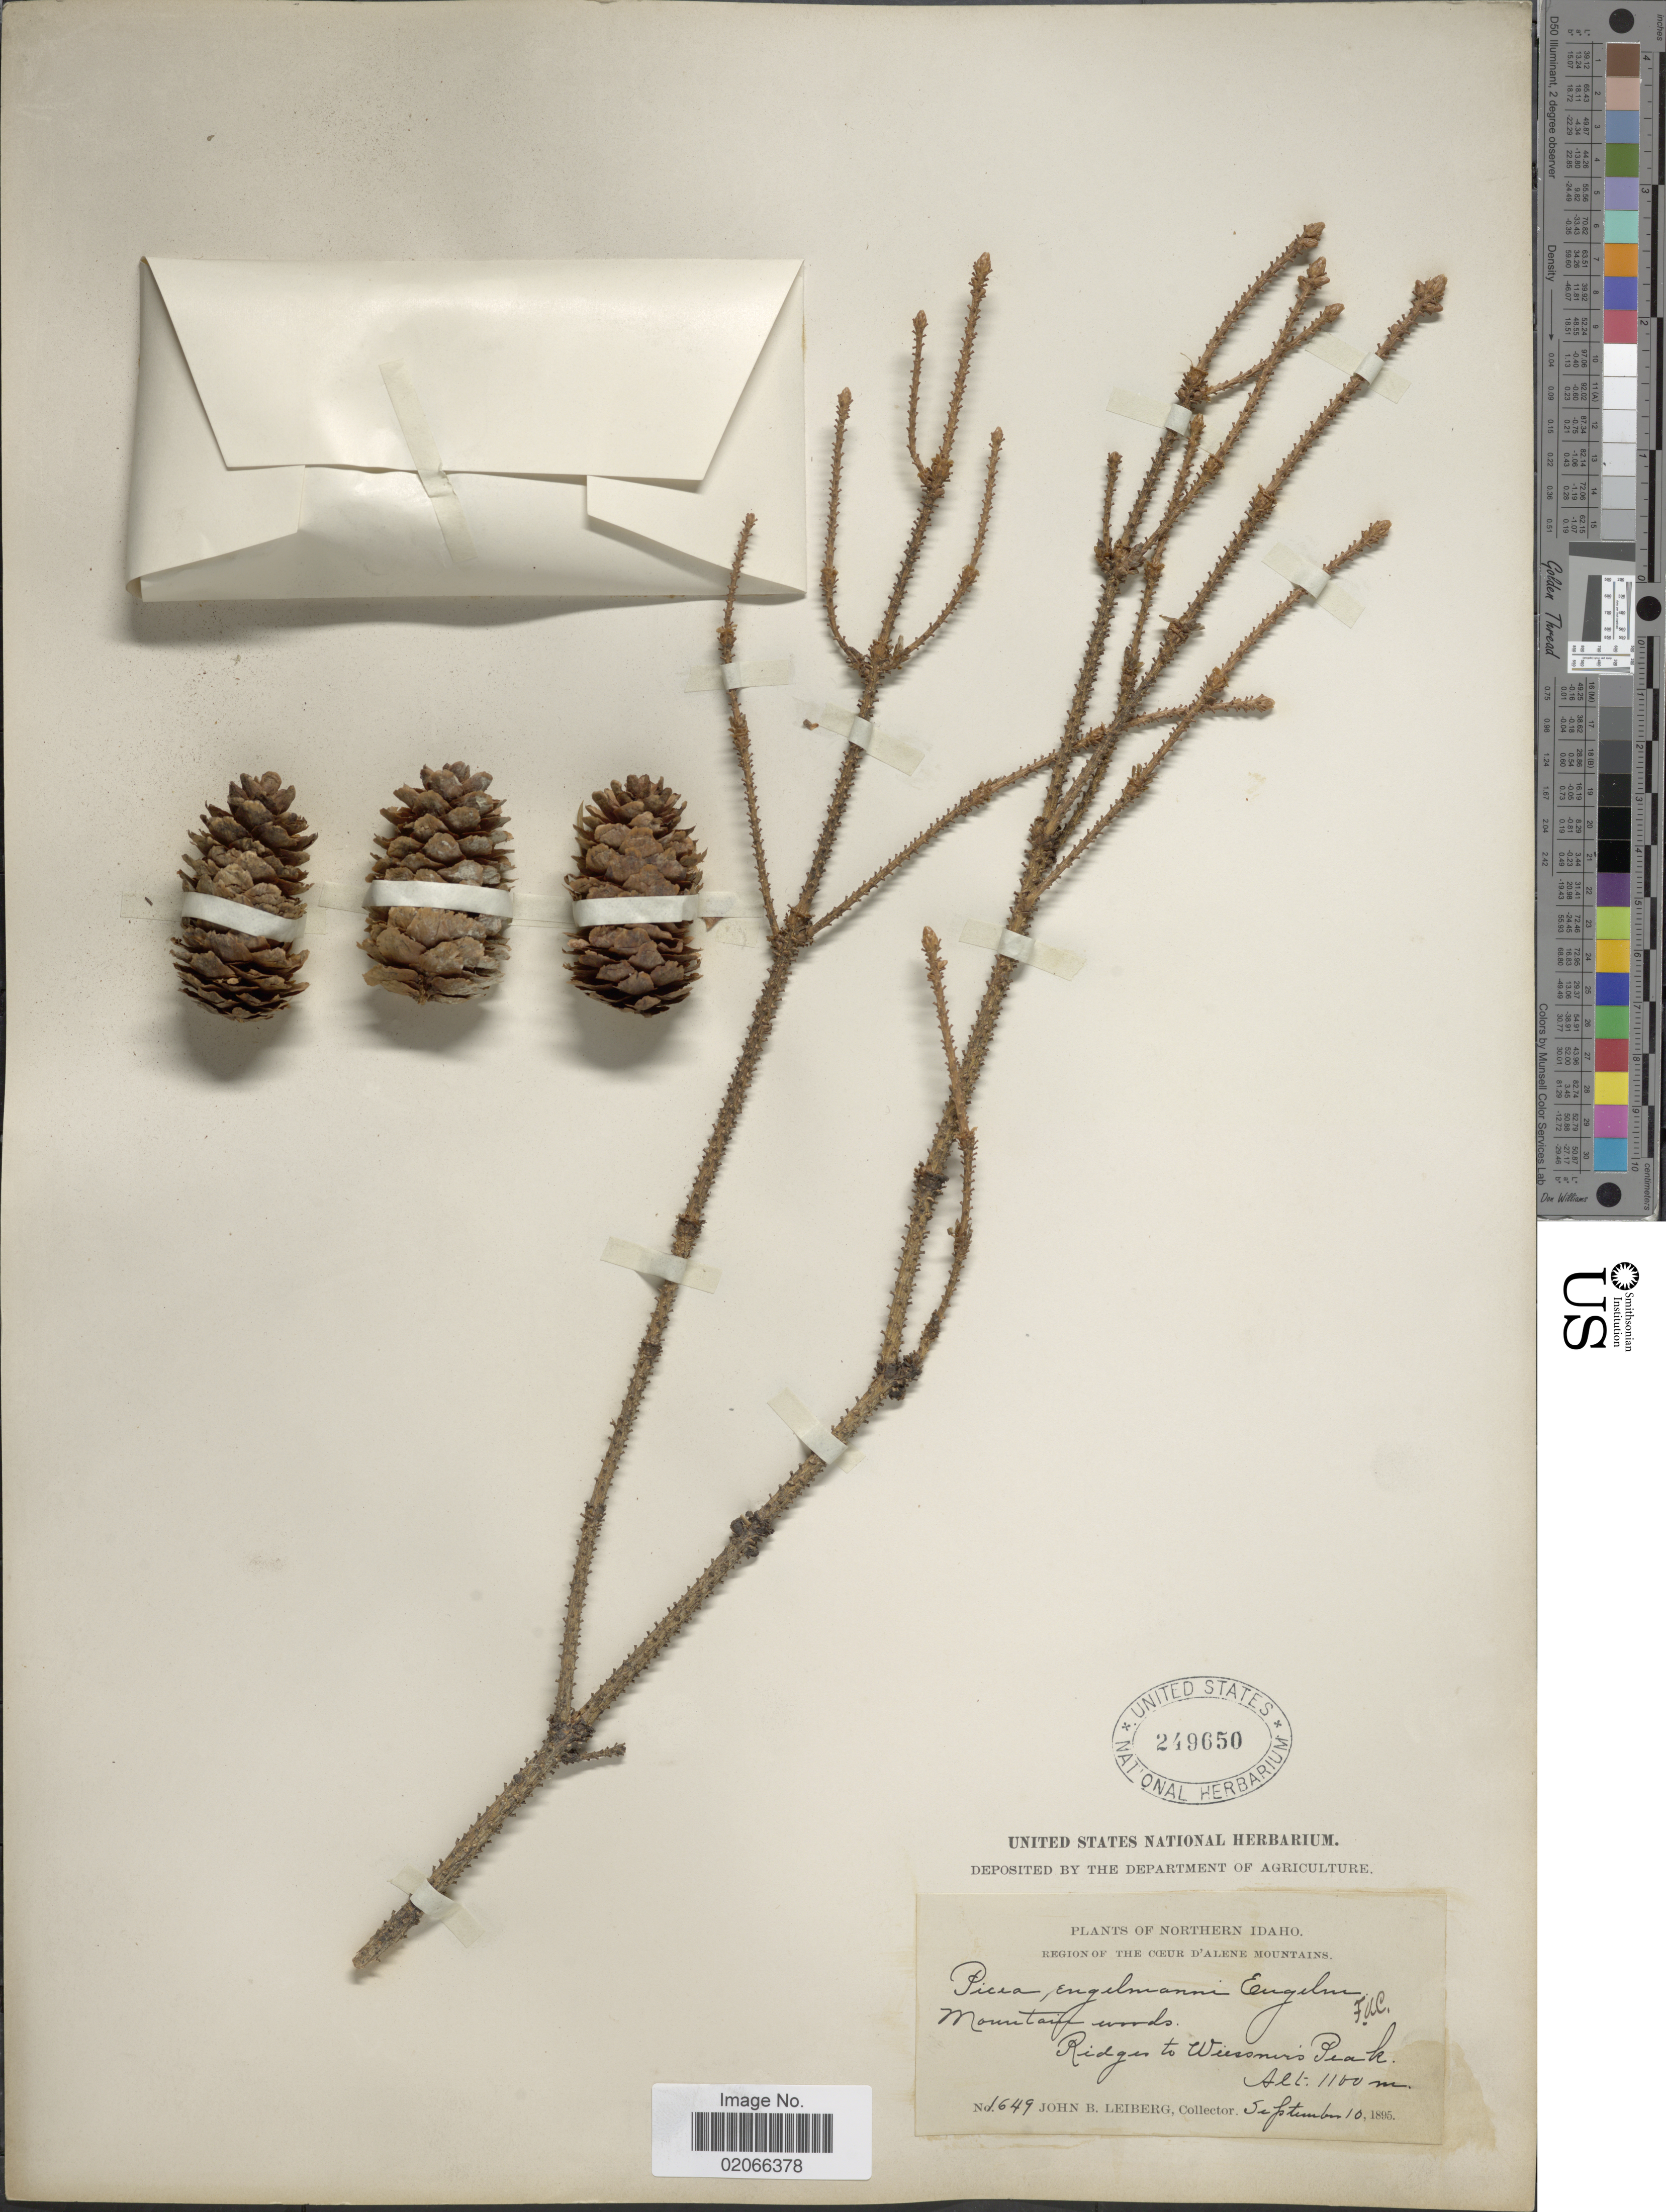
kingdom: Plantae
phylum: Tracheophyta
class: Pinopsida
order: Pinales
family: Pinaceae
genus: Picea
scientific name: Picea engelmannii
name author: Parry ex Engelm.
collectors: J. B. Leiberg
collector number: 1649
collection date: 1895-09-10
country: United States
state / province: Idaho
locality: Northern Idaho, mountain woods, ridges to Wiessner's Peak [Mount Wiessner].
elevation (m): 1100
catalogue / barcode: US 249650